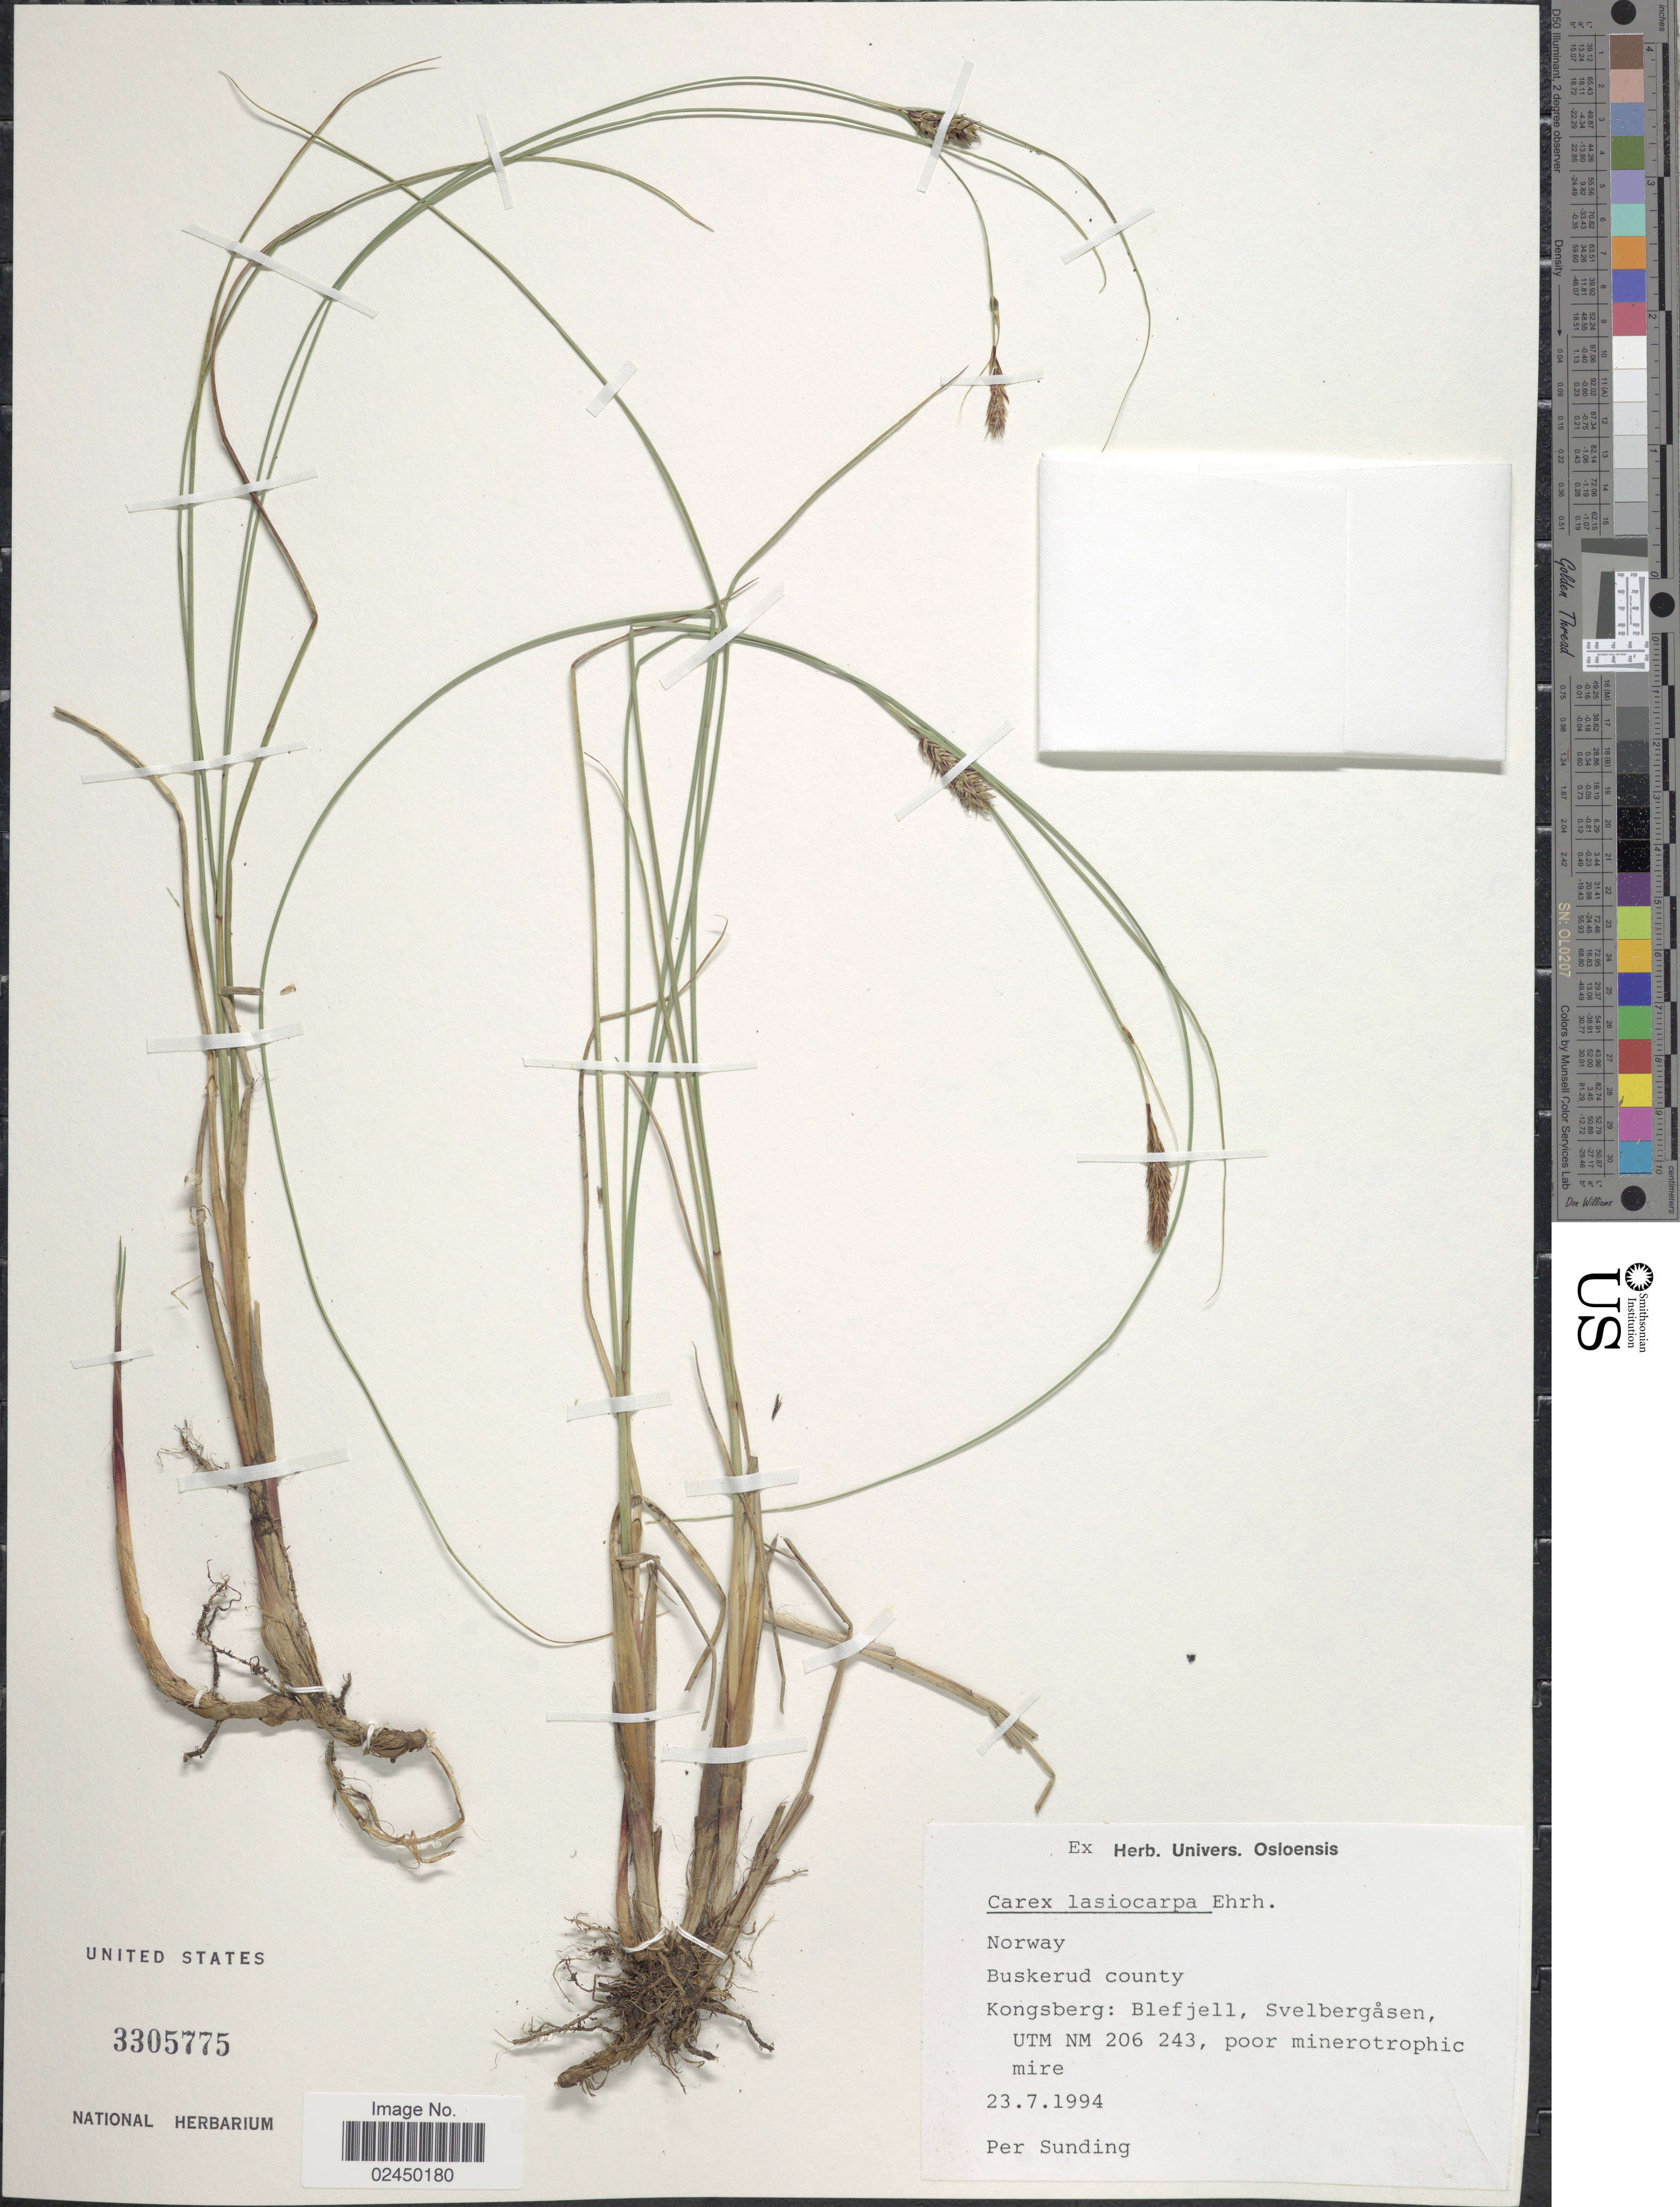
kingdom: Plantae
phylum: Tracheophyta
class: Liliopsida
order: Poales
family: Cyperaceae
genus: Carex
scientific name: Carex lasiocarpa var. lasiocarpa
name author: Ehrh.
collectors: P. O. Sunding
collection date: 1994-07-23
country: Norway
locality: Buskerud county, Kongsberg: Blefjell, Svelbergåssen, UTM NM 206 243, poor minerotrophic mire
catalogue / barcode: US 3305775